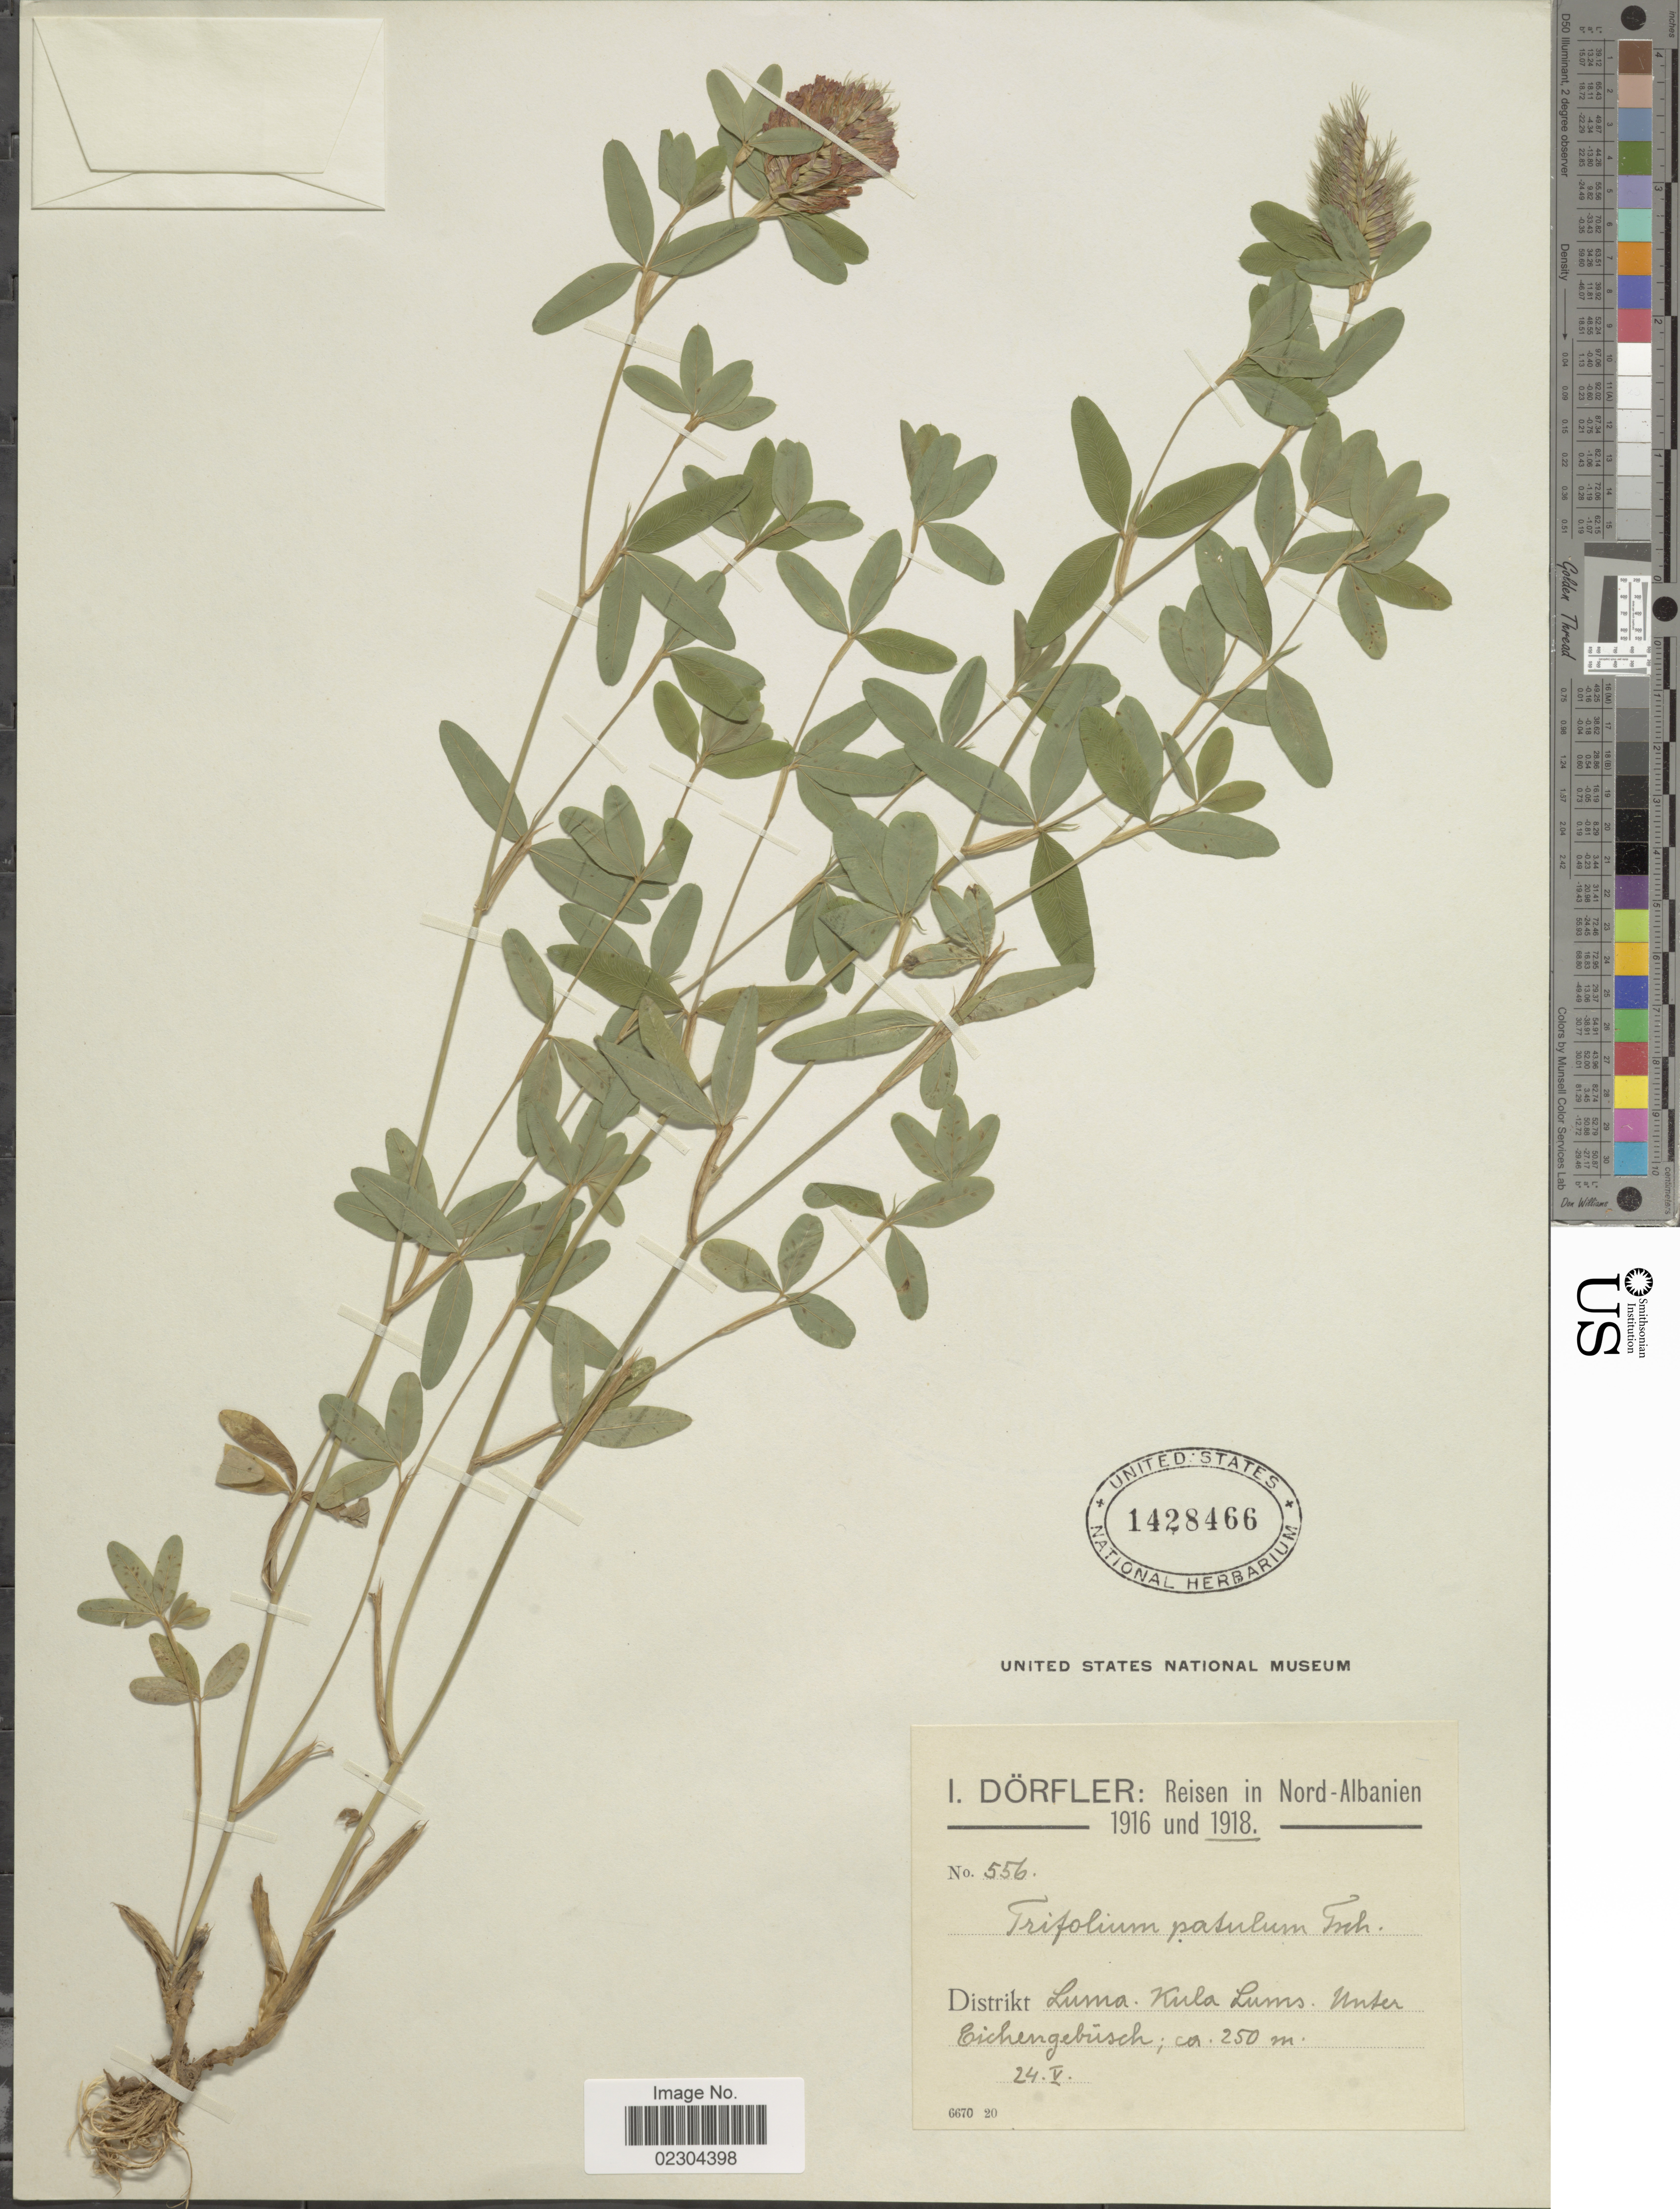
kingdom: Plantae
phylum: Tracheophyta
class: Magnoliopsida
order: Fabales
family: Fabaceae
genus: Trifolium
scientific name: Trifolium noricum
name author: Wulfen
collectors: I. Dörfler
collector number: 556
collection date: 1918-05-24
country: Albania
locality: Nord-Albabnien Distrikt Lima, Kula Lams. Unter Eichengebusch [interpreted]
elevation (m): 250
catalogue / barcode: US 1428466